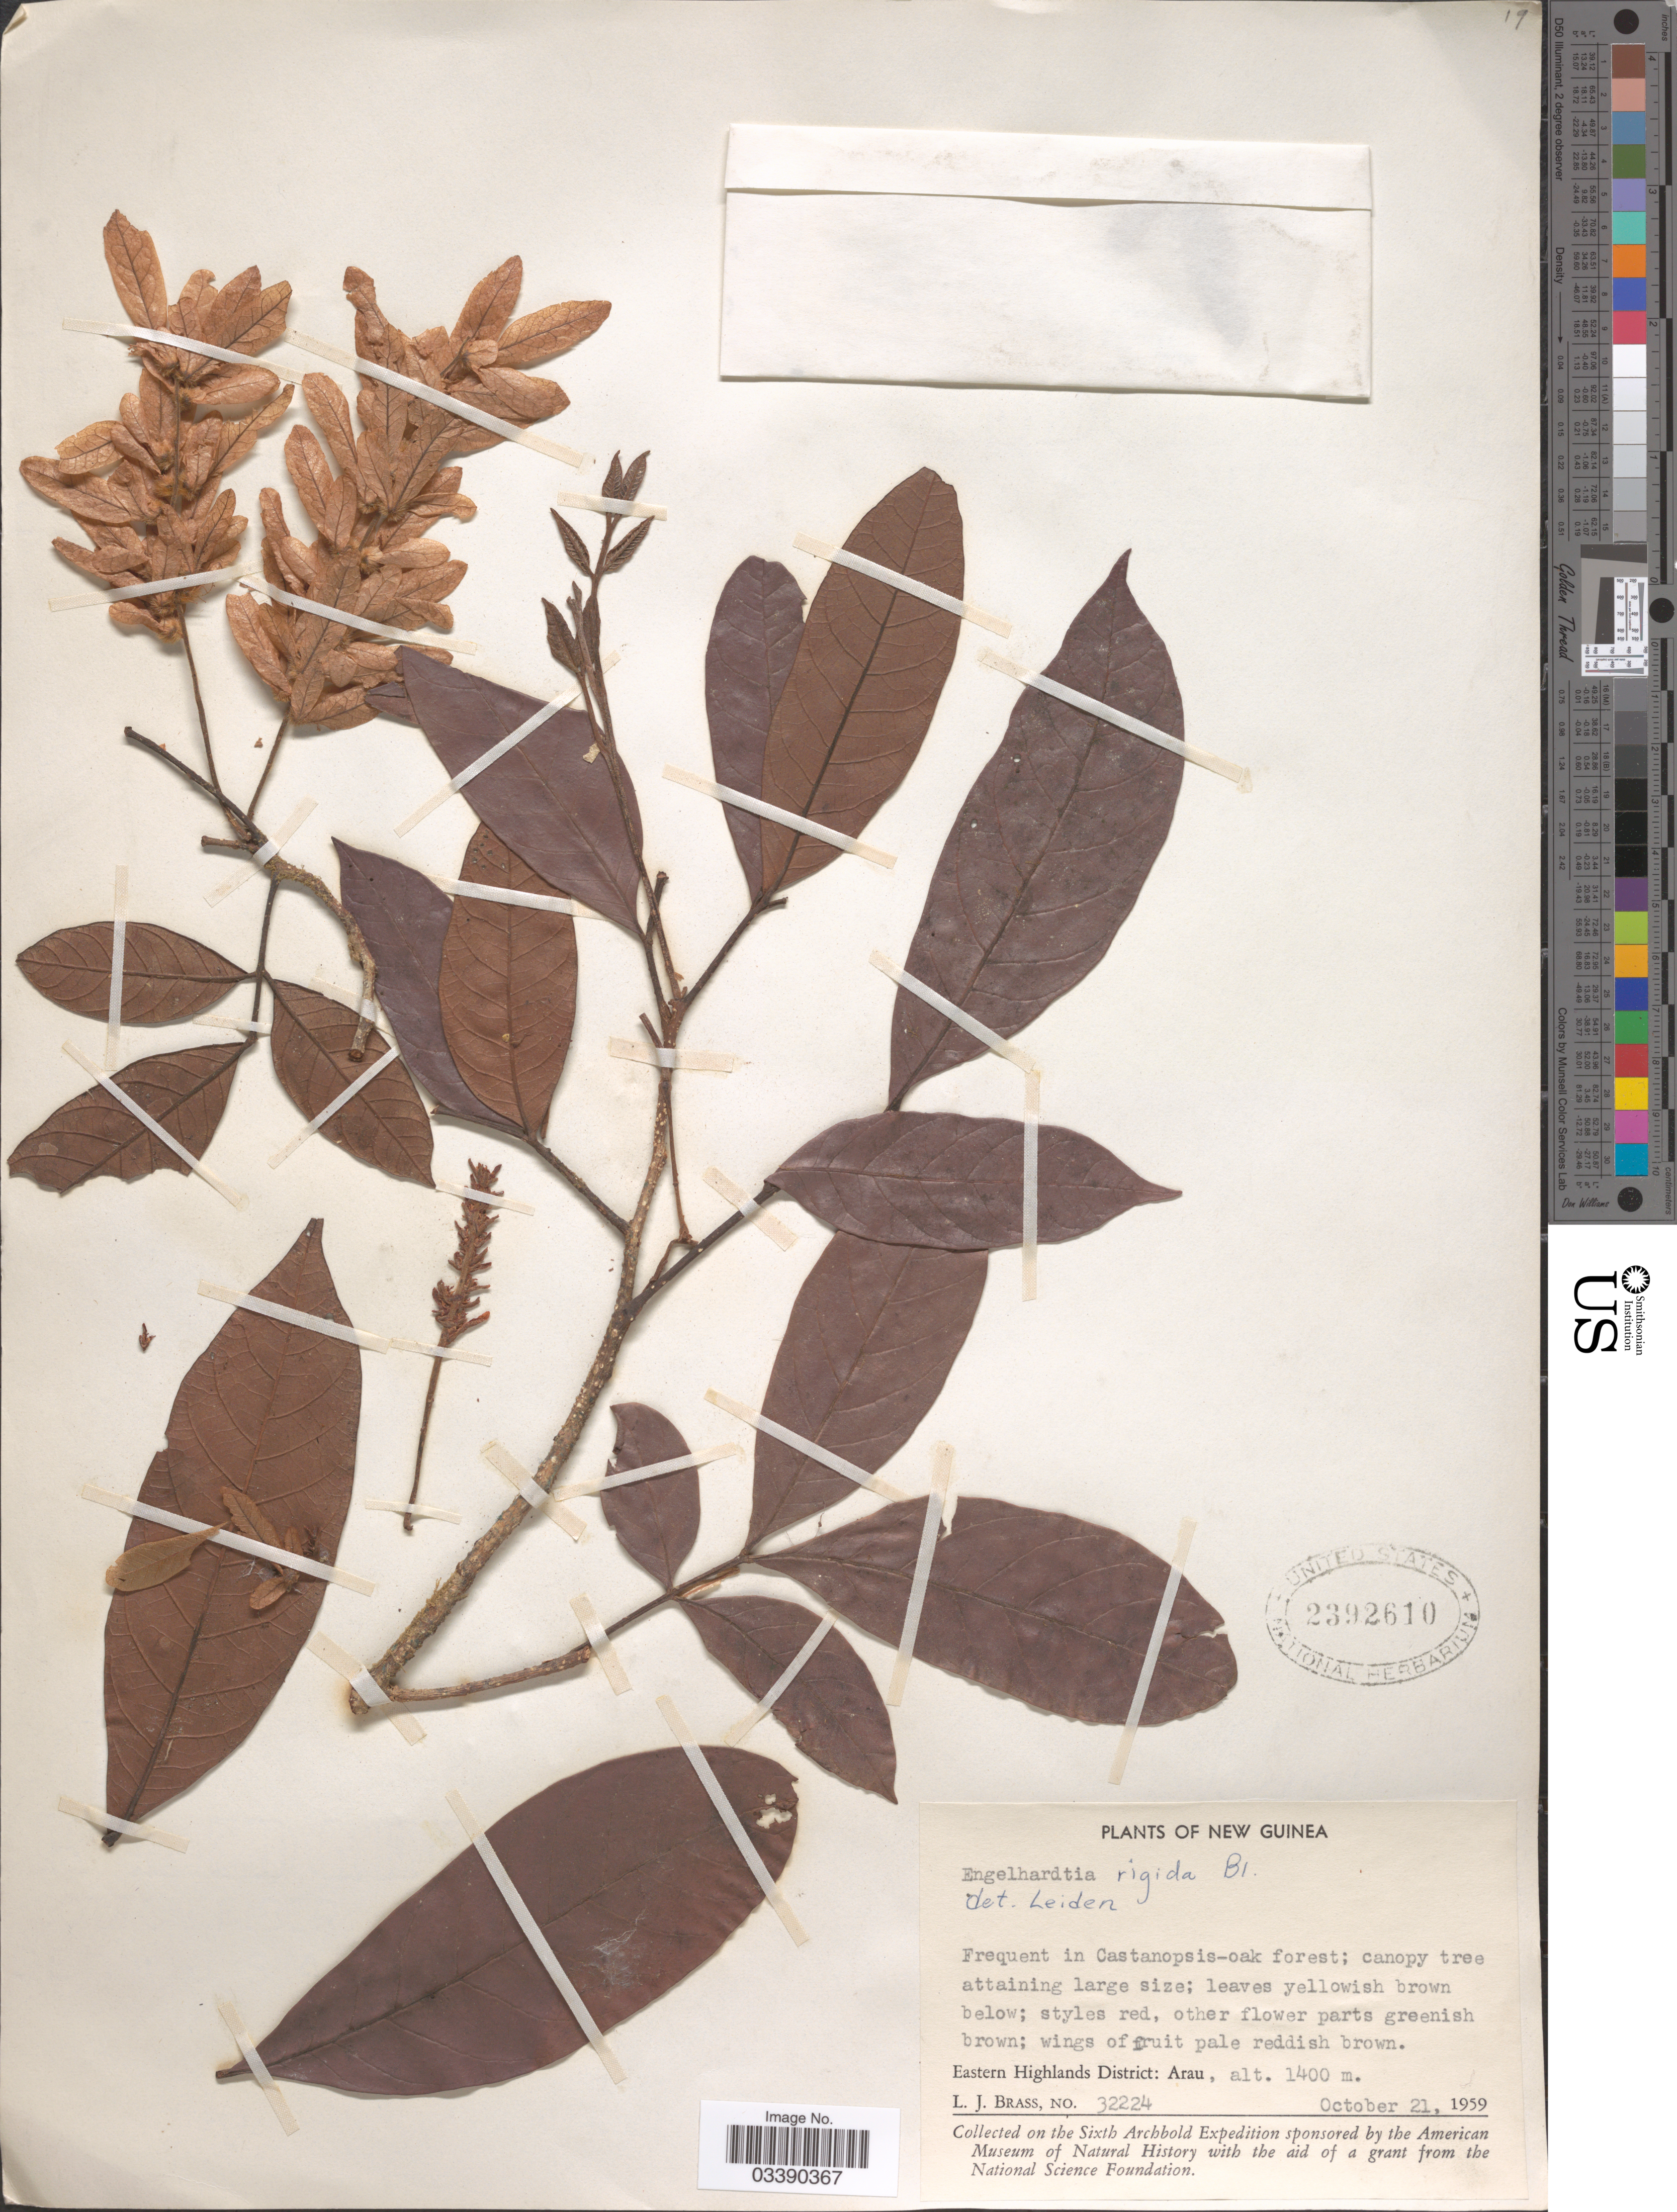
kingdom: Plantae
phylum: Tracheophyta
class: Magnoliopsida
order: Fagales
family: Juglandaceae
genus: Engelhardia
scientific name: Engelhardia rigida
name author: Blume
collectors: L. J. Brass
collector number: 32224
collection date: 1959-10-21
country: Papua New Guinea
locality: New Guinea. Eastern Highlands District: Arau.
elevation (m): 1400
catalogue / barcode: US 2392610